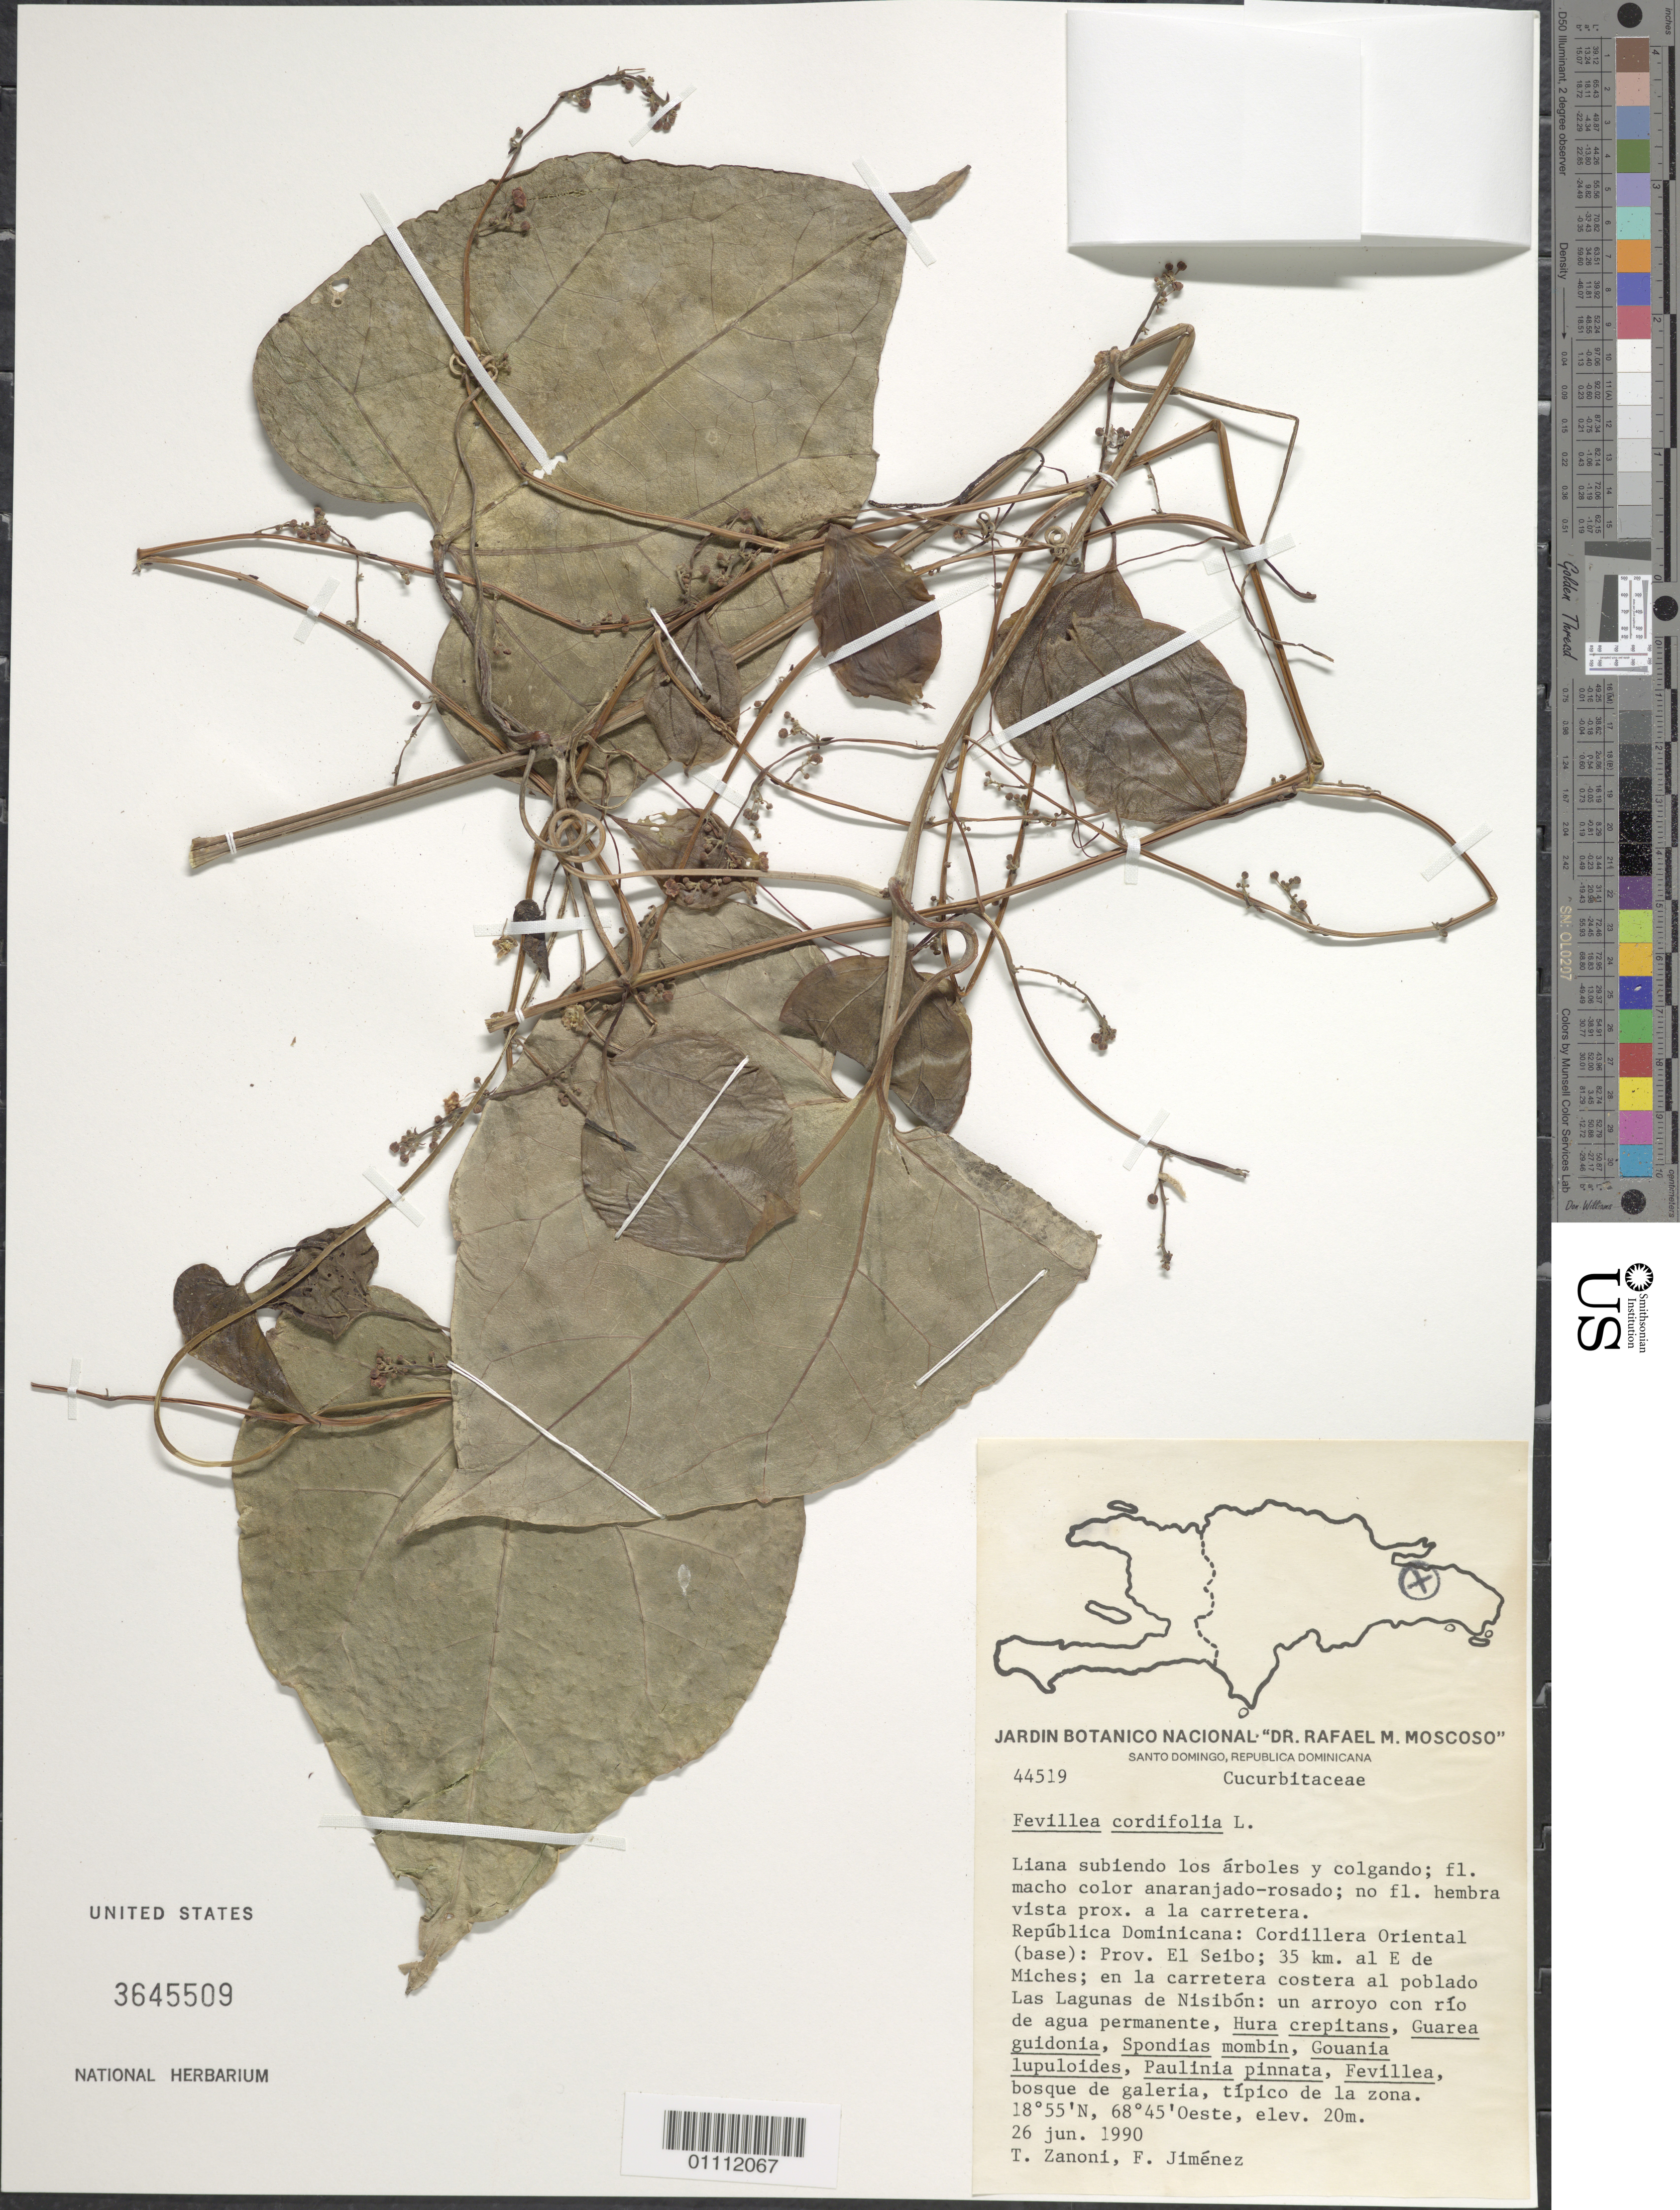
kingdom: Plantae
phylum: Tracheophyta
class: Magnoliopsida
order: Cucurbitales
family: Cucurbitaceae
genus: Fevillea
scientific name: Fevillea cordifolia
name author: L.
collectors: T. A. Zanoni & F. Jiménez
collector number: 44519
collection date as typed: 26 Jun 1990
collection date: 1990-06-26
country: Dominican Republic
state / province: El Seibo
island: Hispaniola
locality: Cordillera Oriental (base), 35 km al E de Miches; en la carretera costera al poblado Las Lagunas de Nisibón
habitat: Un arroyo con río de agua permanente, Hura crepitans, Guarea guidonia, Spondias mombin, Gouania lupuloides, Paulinia pinnata, Fevillea, bosque de galeria, típico de la zona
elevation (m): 20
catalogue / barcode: US 3645509